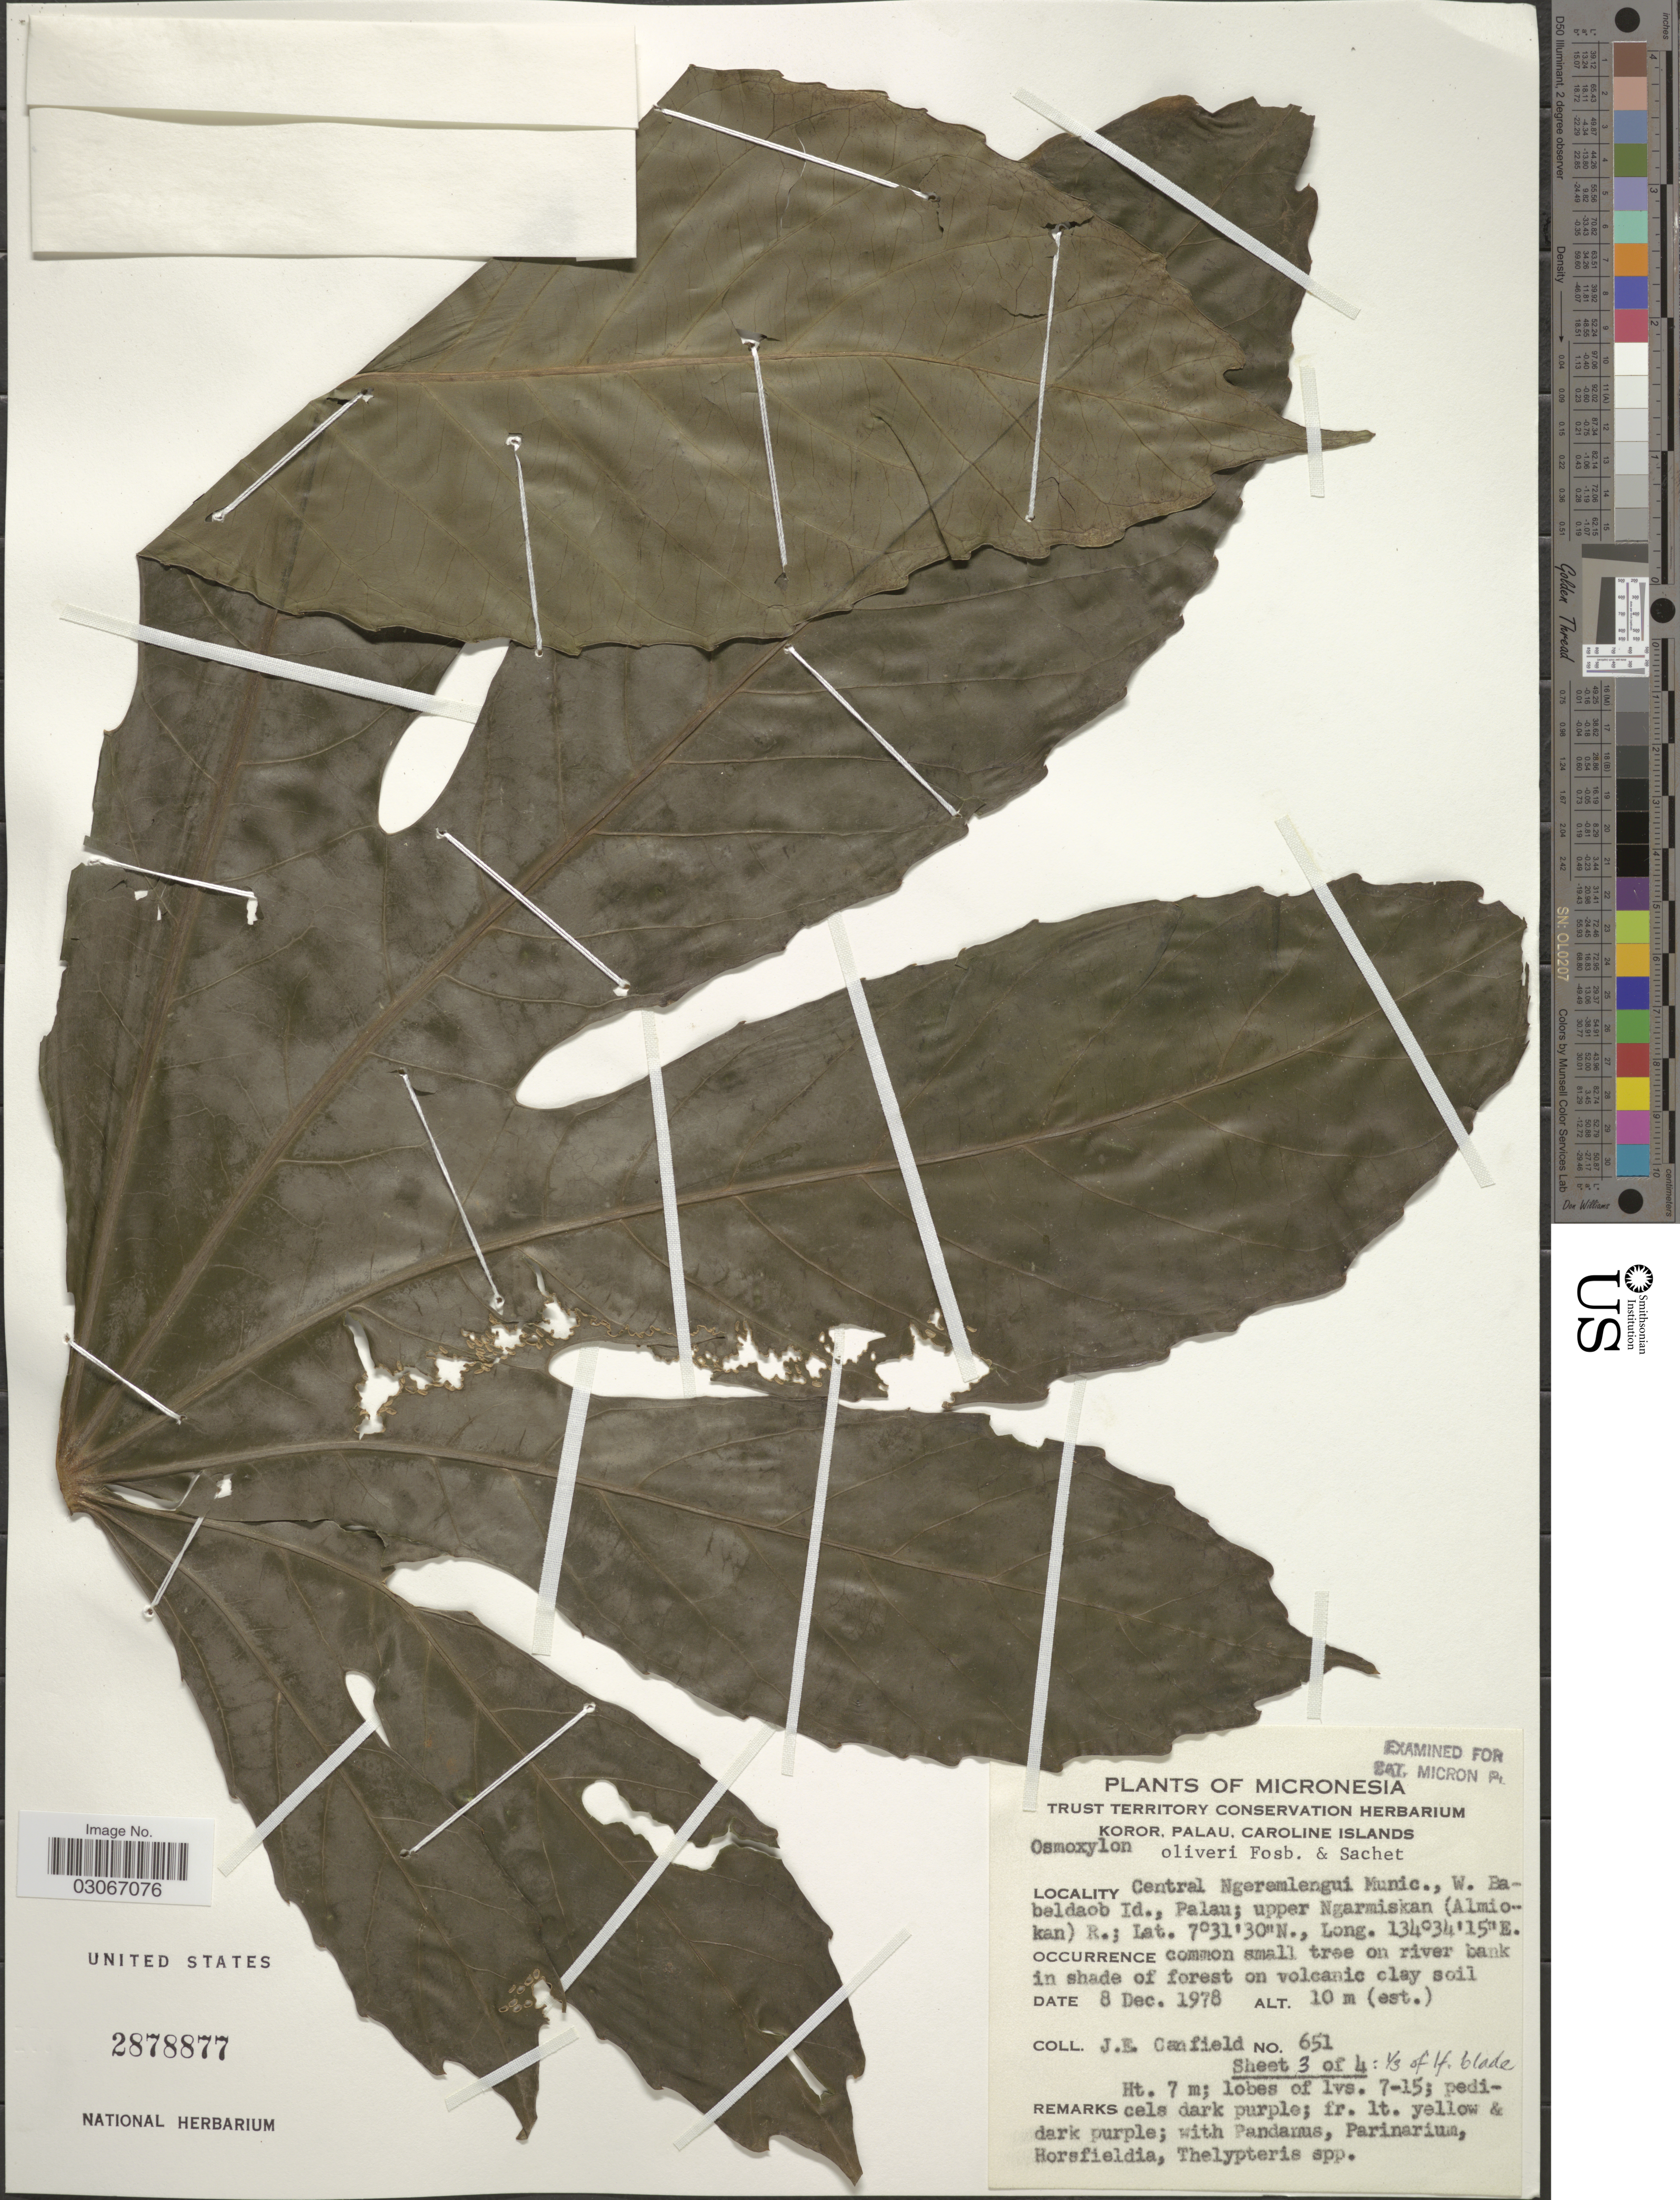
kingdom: Plantae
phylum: Tracheophyta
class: Magnoliopsida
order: Apiales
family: Araliaceae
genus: Osmoxylon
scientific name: Osmoxylon oliveri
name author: Fosberg & Sachet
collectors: J. E. Canfield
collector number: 651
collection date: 1978-12-08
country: Palau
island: Babeldaob [Babelthuap]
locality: Central Ngeremlengui Munic., W. Babeldaob Id., Palau; upper Ngarmiskan (Almiokan) R.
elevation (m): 10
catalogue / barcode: US 2878877